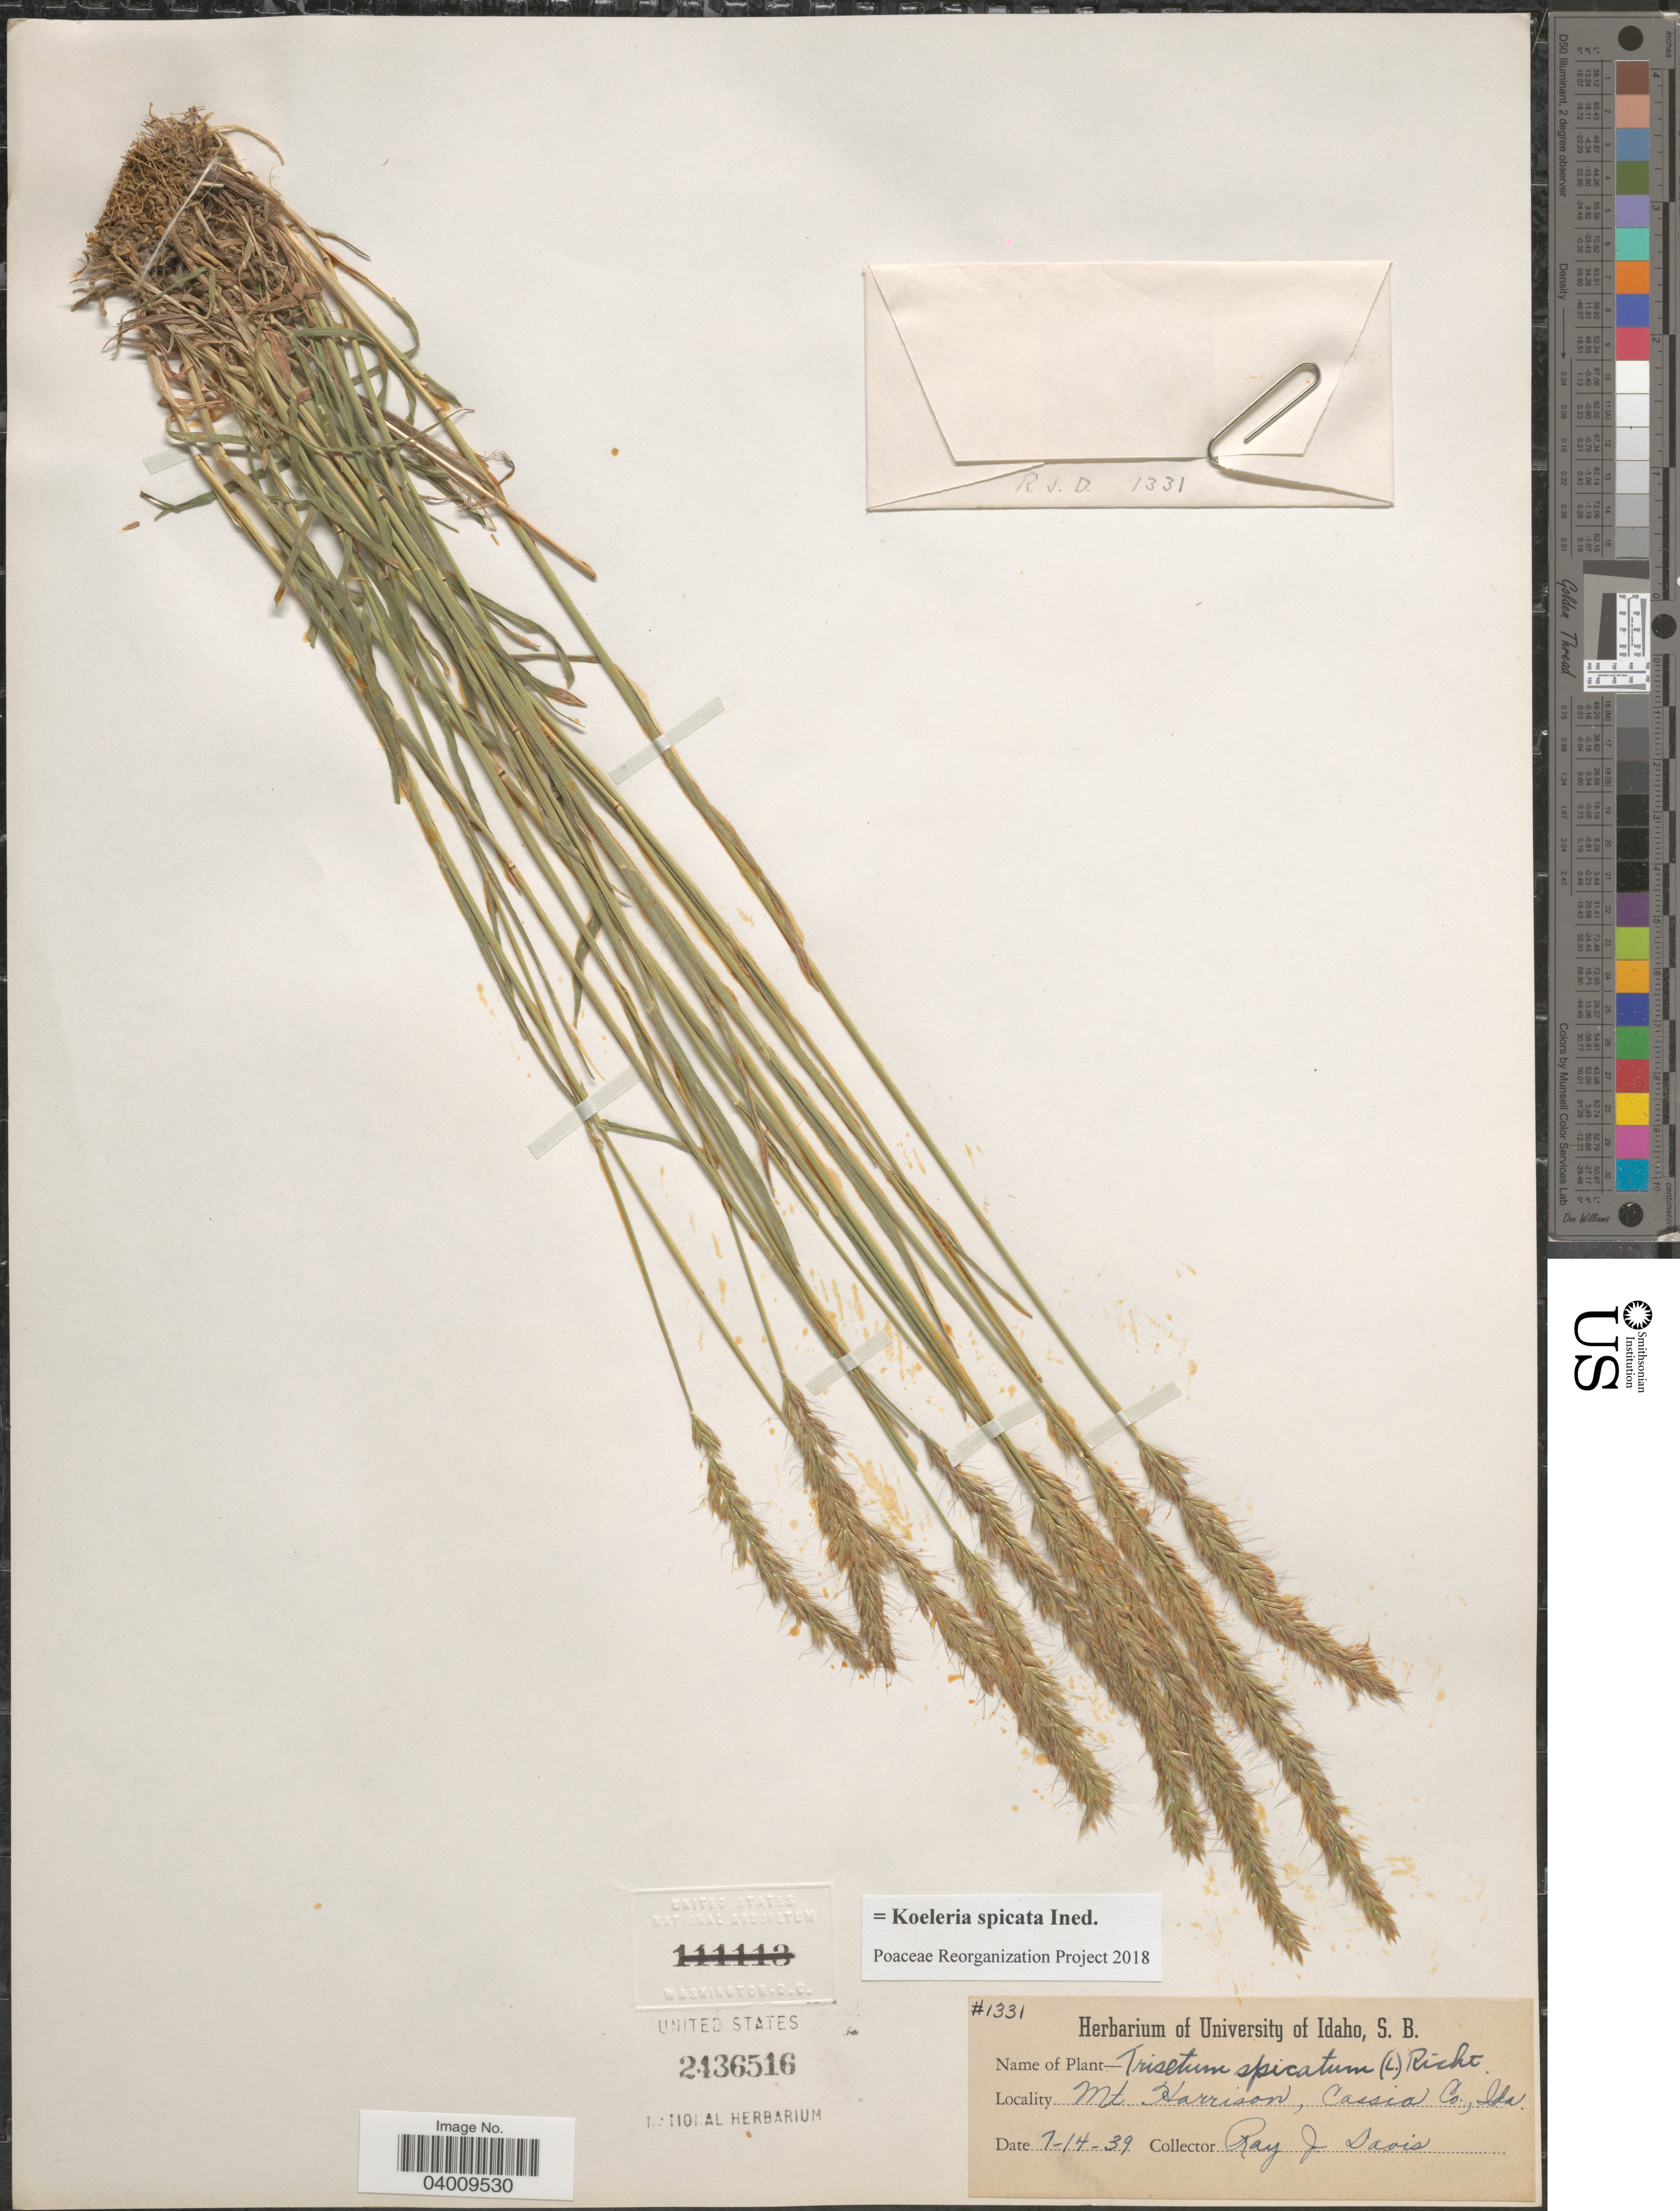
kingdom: Plantae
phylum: Tracheophyta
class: Liliopsida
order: Poales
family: Poaceae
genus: Koeleria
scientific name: Koeleria spicata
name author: (L.) Barberá et al.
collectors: R. Davis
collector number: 1331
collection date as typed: Transcribed d/m/y: 14/7/39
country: United States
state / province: Idaho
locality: Mt. Harrison, Cassia Co.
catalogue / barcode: US 2436516